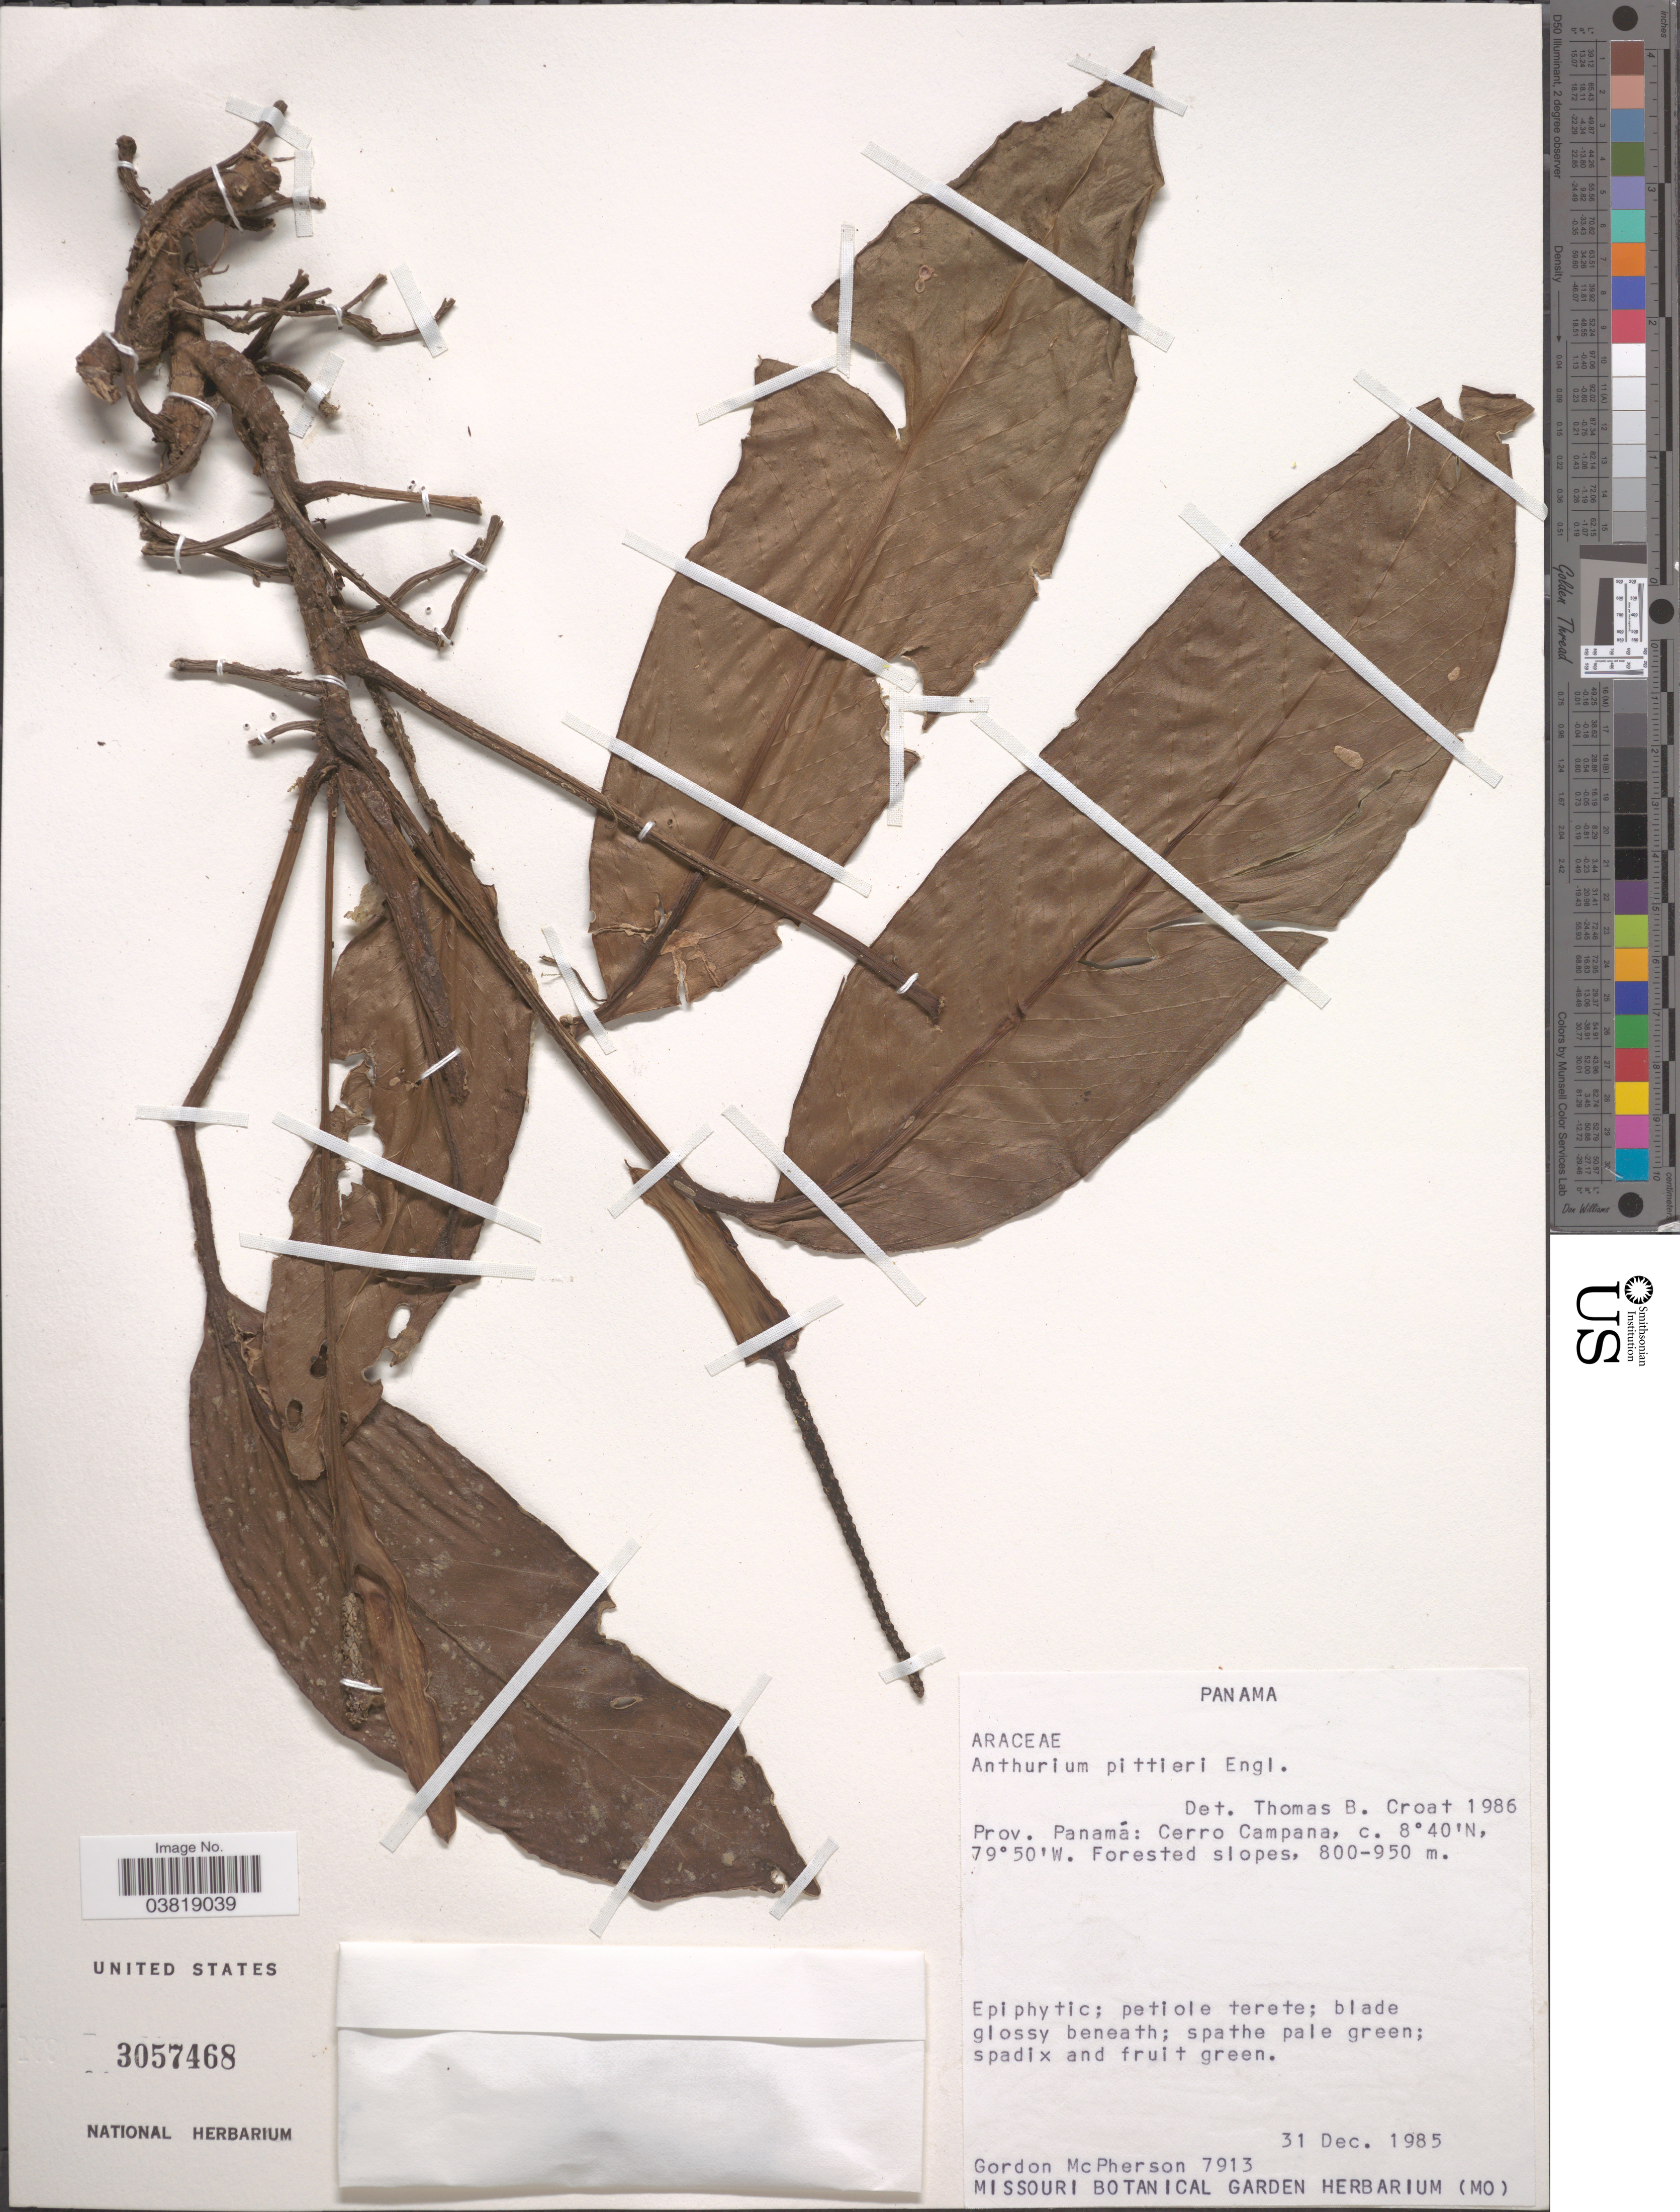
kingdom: Plantae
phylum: Tracheophyta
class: Liliopsida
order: Alismatales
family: Araceae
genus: Anthurium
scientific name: Anthurium pittieri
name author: Engl.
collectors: G. McPherson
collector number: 7913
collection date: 1985-12-31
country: Panama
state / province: Panamá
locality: Cerro Campana.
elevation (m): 800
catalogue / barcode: US 3057468